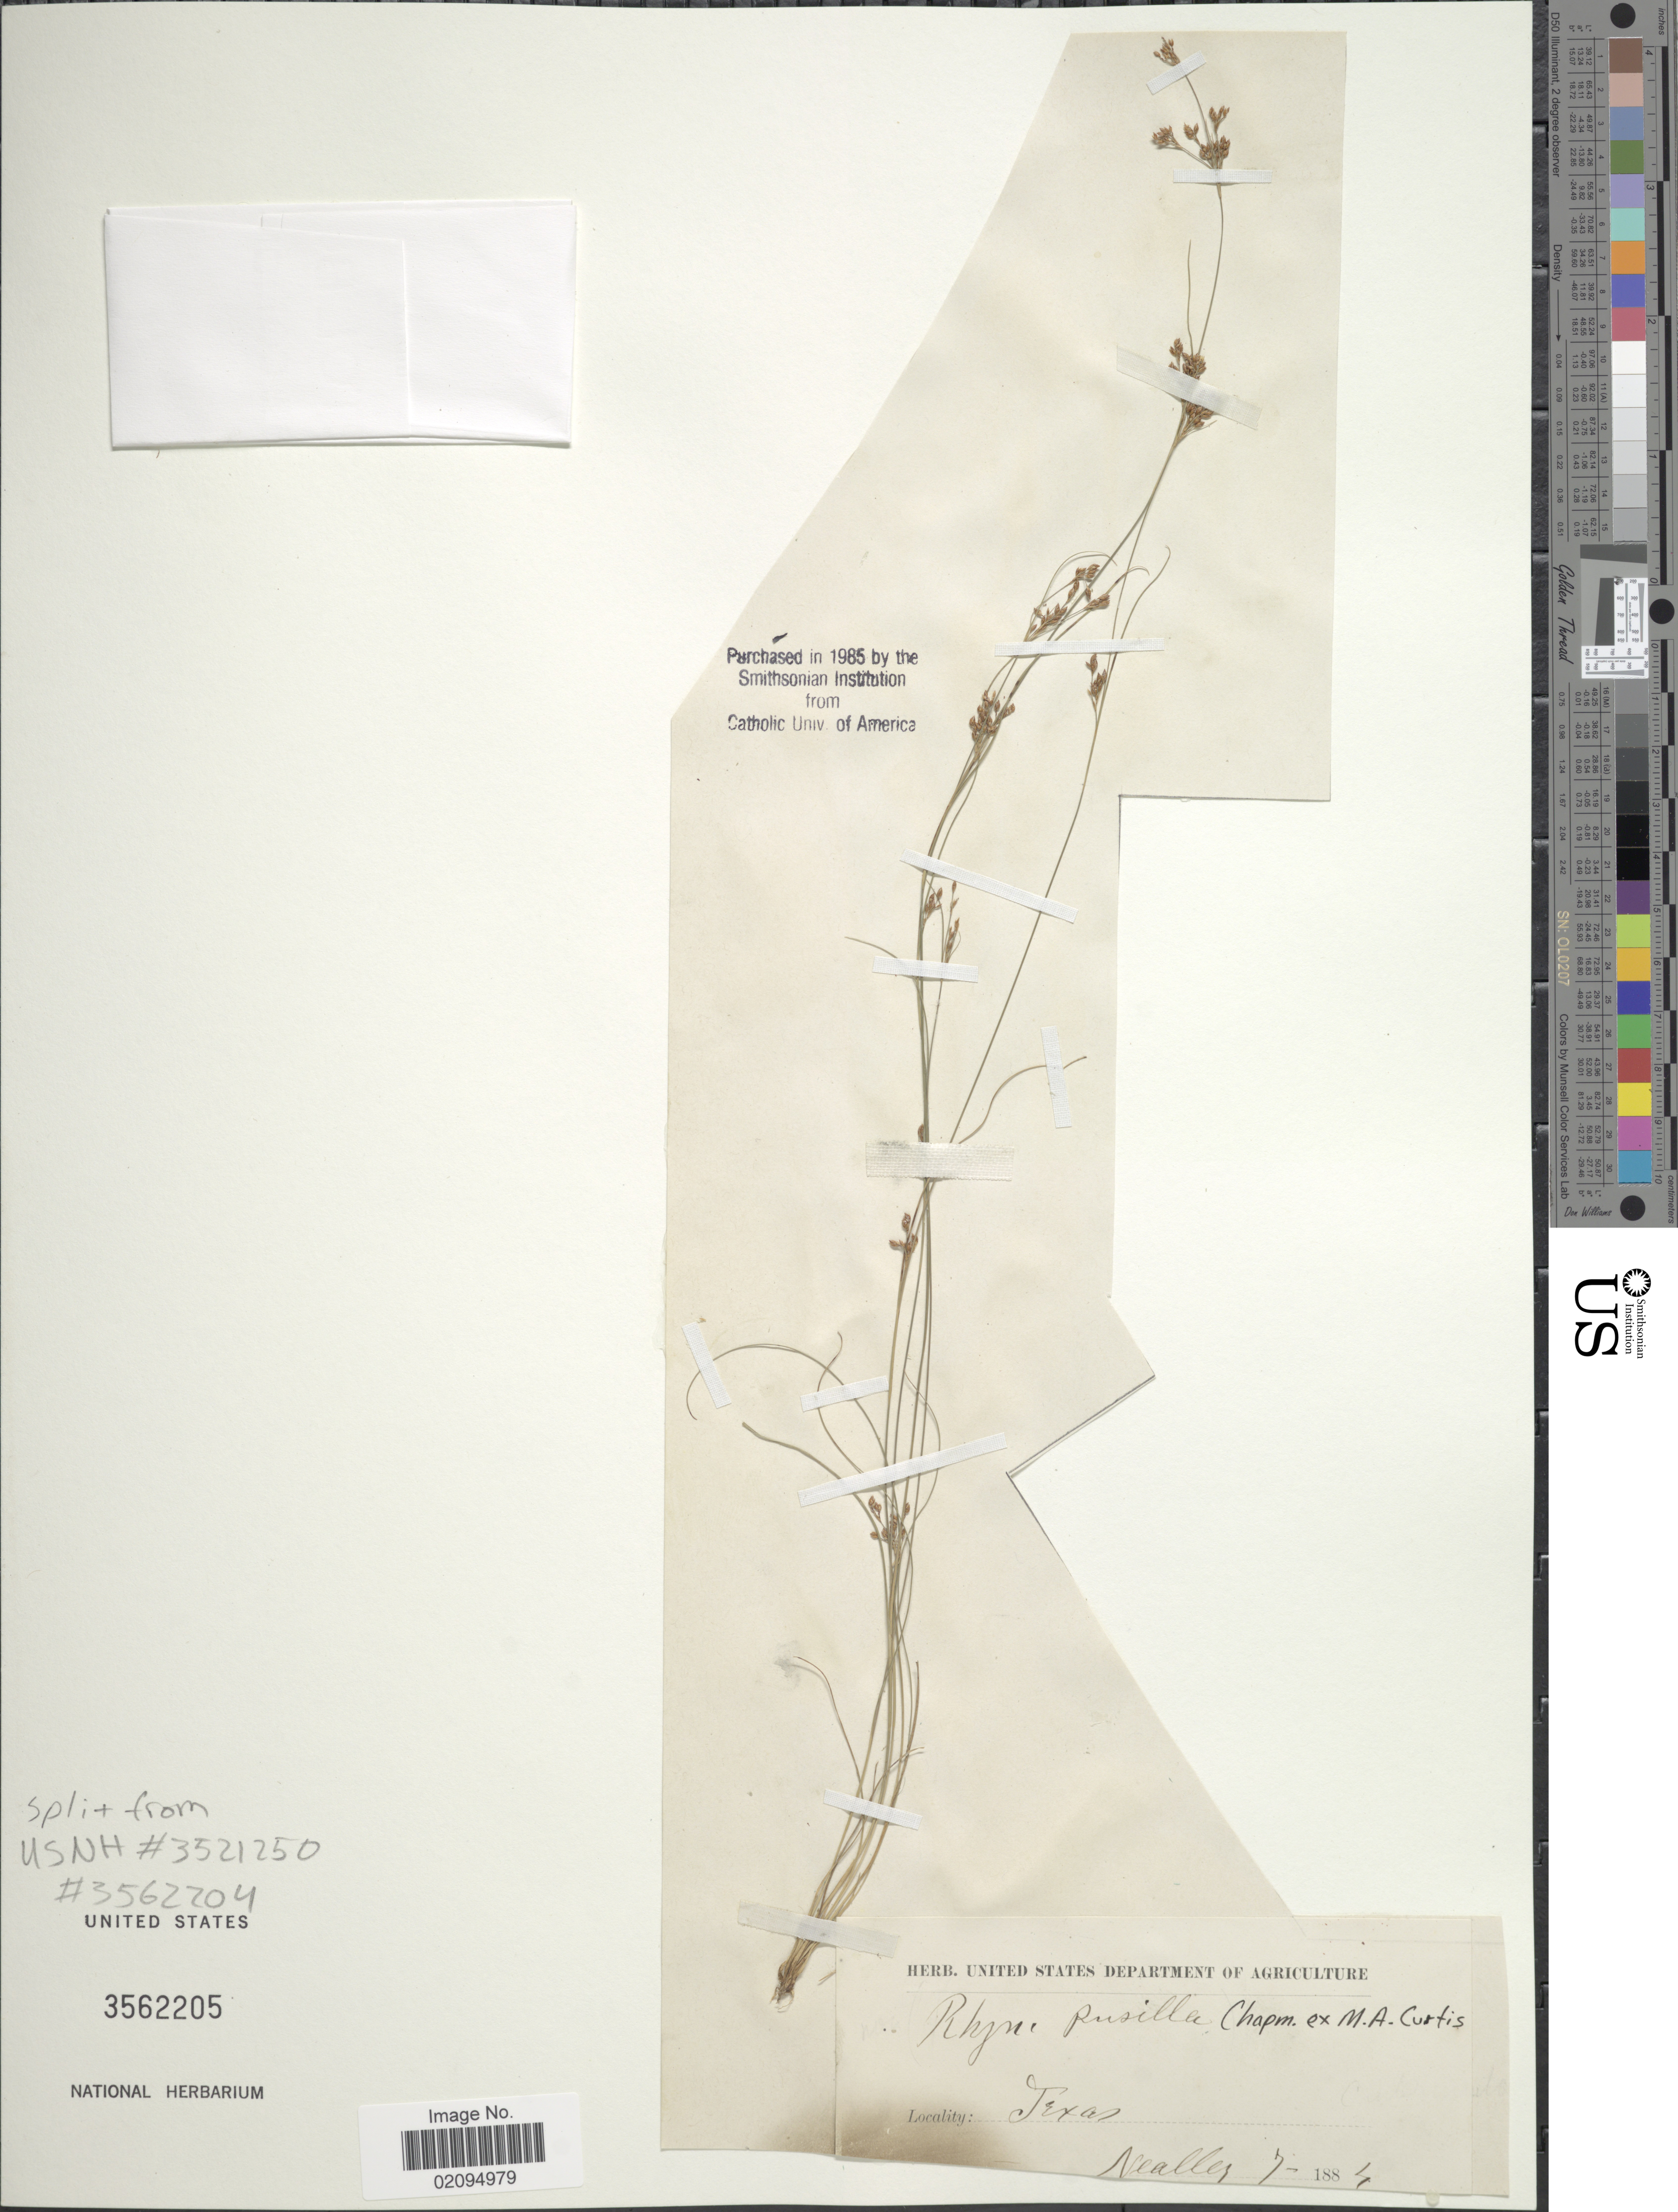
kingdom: Plantae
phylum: Tracheophyta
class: Liliopsida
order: Poales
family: Cyperaceae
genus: Rhynchospora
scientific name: Rhynchospora intermixta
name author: C. Wright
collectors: Nealley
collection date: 1884-07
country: United States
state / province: Texas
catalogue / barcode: US 3562205